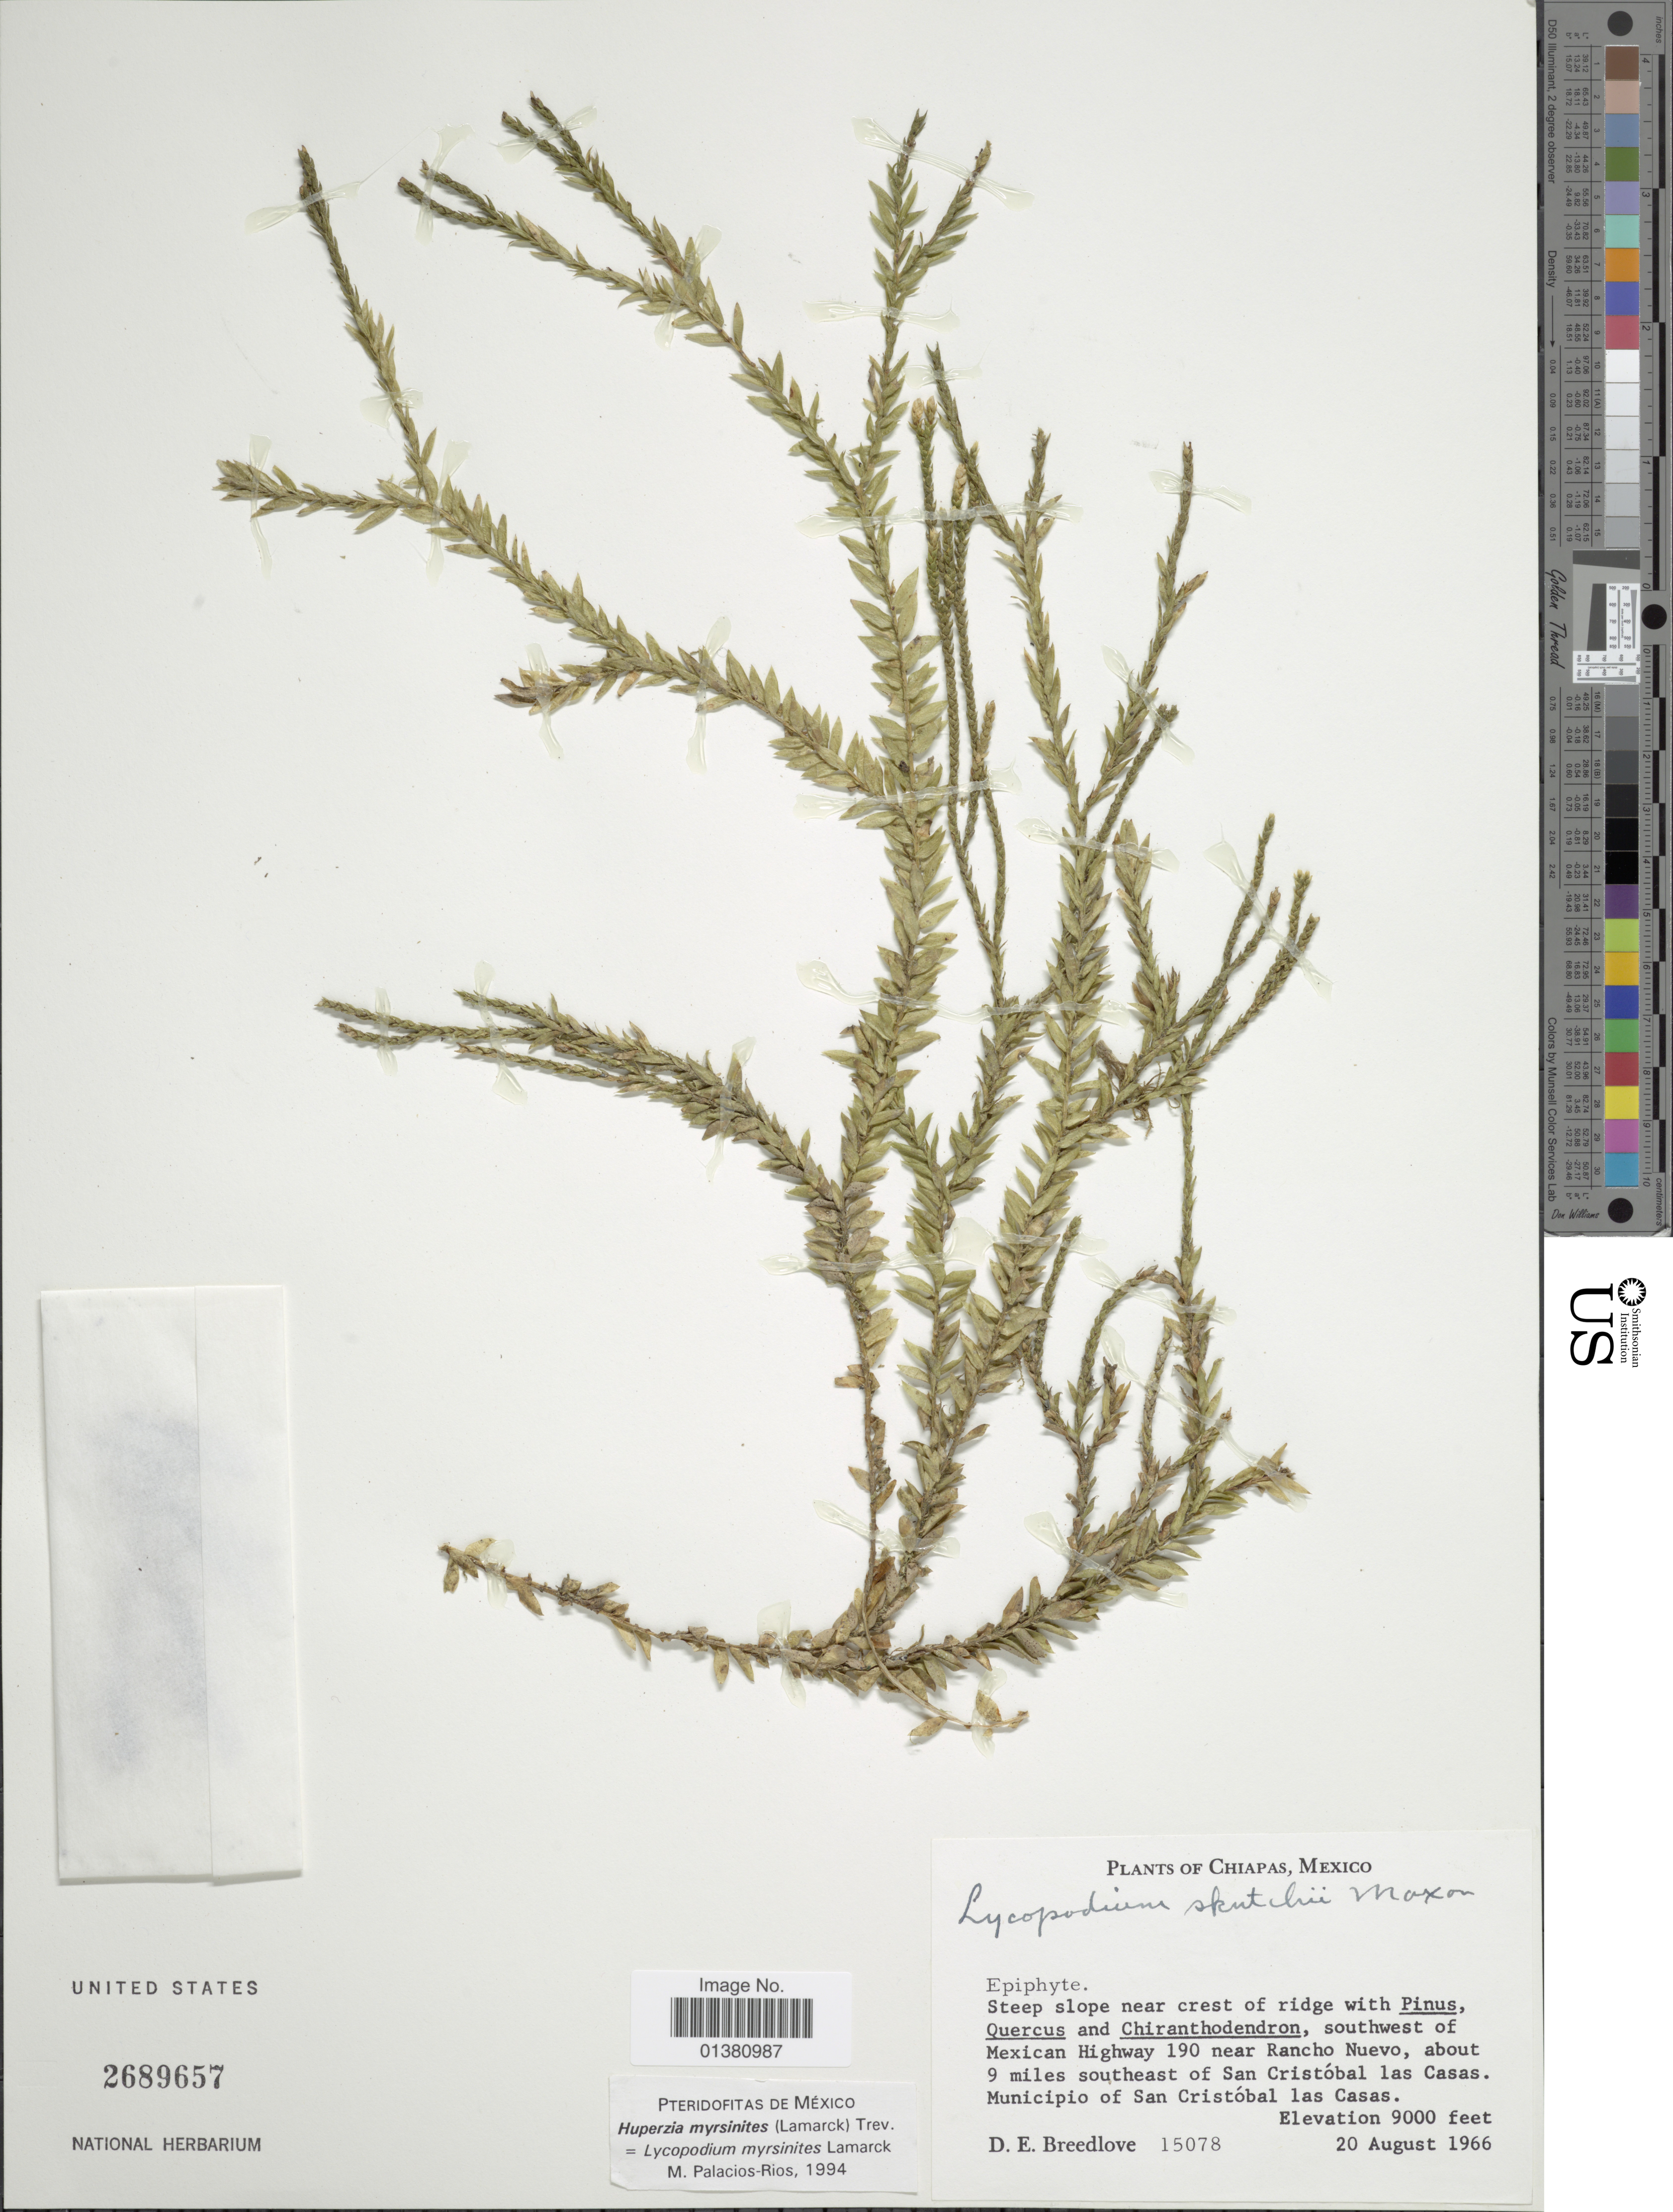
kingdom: Plantae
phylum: Tracheophyta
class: Lycopodiopsida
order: Lycopodiales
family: Lycopodiaceae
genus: Phlegmariurus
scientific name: Phlegmariurus myrsinites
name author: (Lam.) B. Øllg.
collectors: D. E. Breedlove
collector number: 15078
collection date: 1966-08-20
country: Mexico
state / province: Chiapas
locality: Steep slope near crest of ridge, southwest of Mexican Highway 190 near Rancho Nuevo, about 9 miles southeast of San Cristóbal las Casas, Municpio of San Cristóbal las Casas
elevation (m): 2743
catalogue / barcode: US 2689657